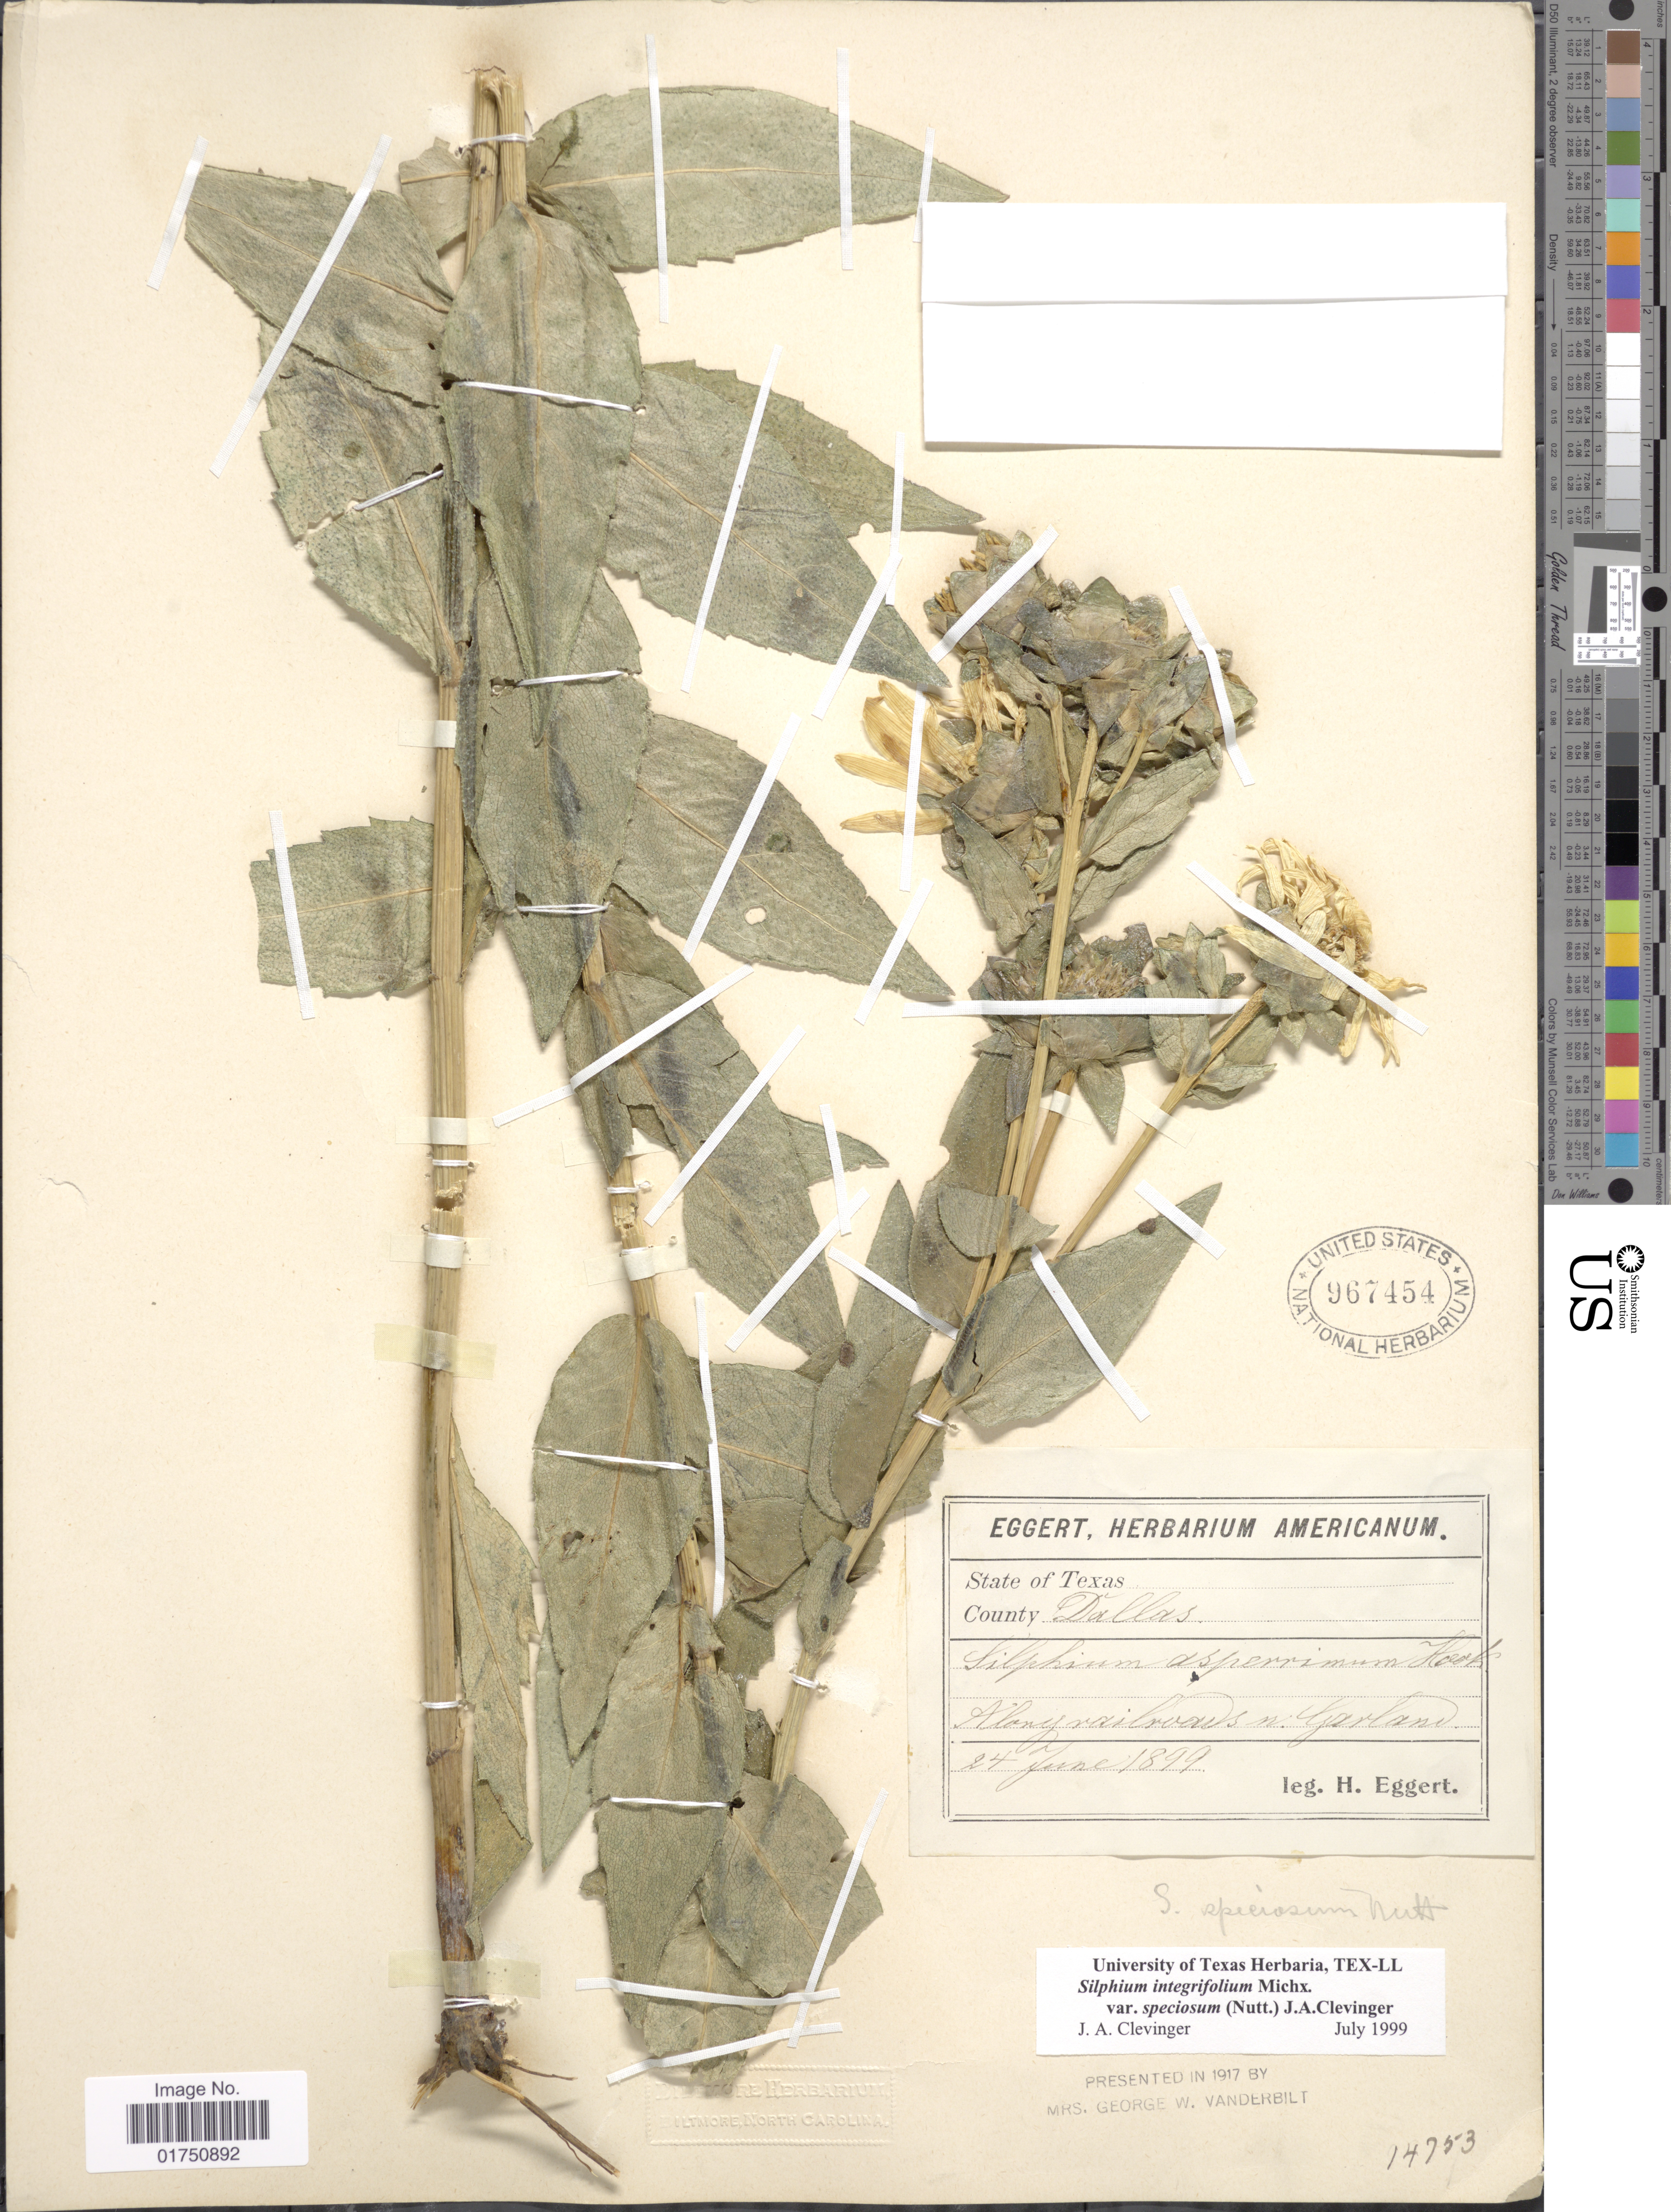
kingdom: Plantae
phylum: Tracheophyta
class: Magnoliopsida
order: Asterales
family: Asteraceae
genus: Silphium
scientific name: Silphium speciosum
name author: Nutt.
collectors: H. Eggert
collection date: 1899-06-24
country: United States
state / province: Texas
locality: County Dallas. Along railroads n. Garland.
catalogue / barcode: US 967454